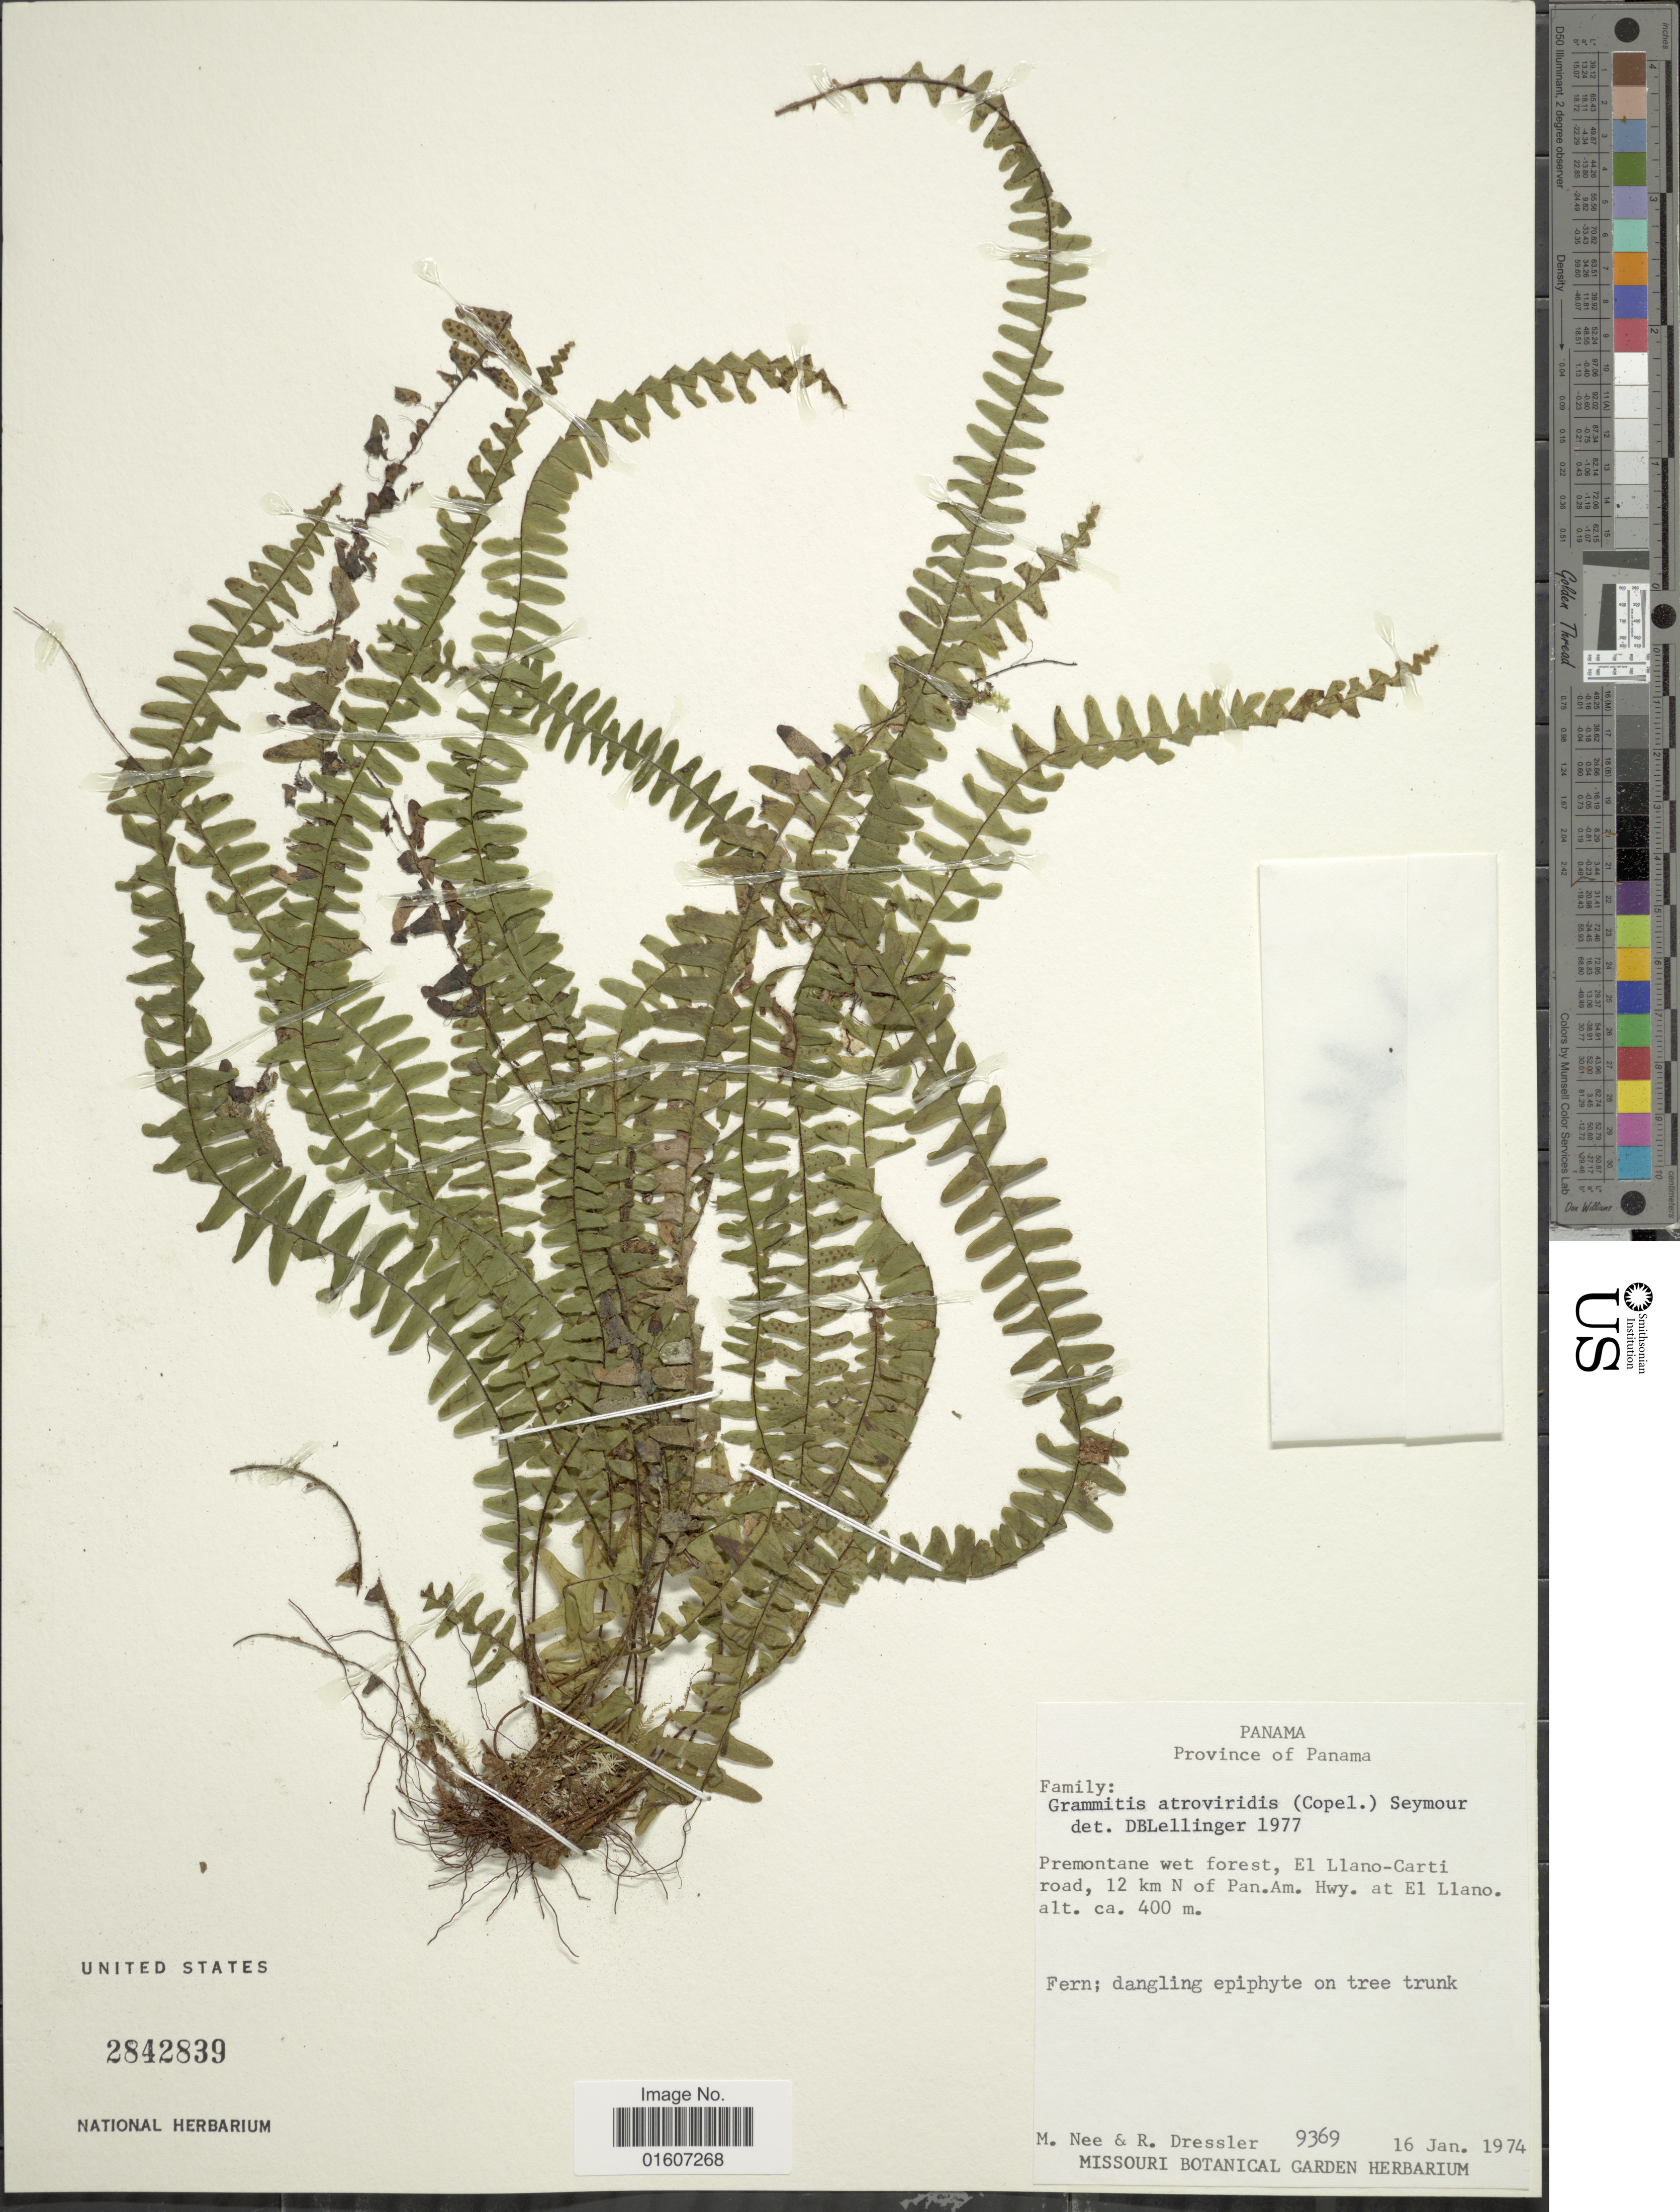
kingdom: Plantae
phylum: Tracheophyta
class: Polypodiopsida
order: Polypodiales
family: Polypodiaceae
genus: Terpsichore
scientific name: Terpsichore atroviridis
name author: (Copel.) A.R. Sm.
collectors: M. Nee & R. Dressler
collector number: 9369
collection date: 1974-01-16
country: Panama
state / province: Panamá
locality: Premontane wet forest, El Llano-Carti road, 12 km n of Pan.Am. Hwy at El Llano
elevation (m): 400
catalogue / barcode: US 2842839